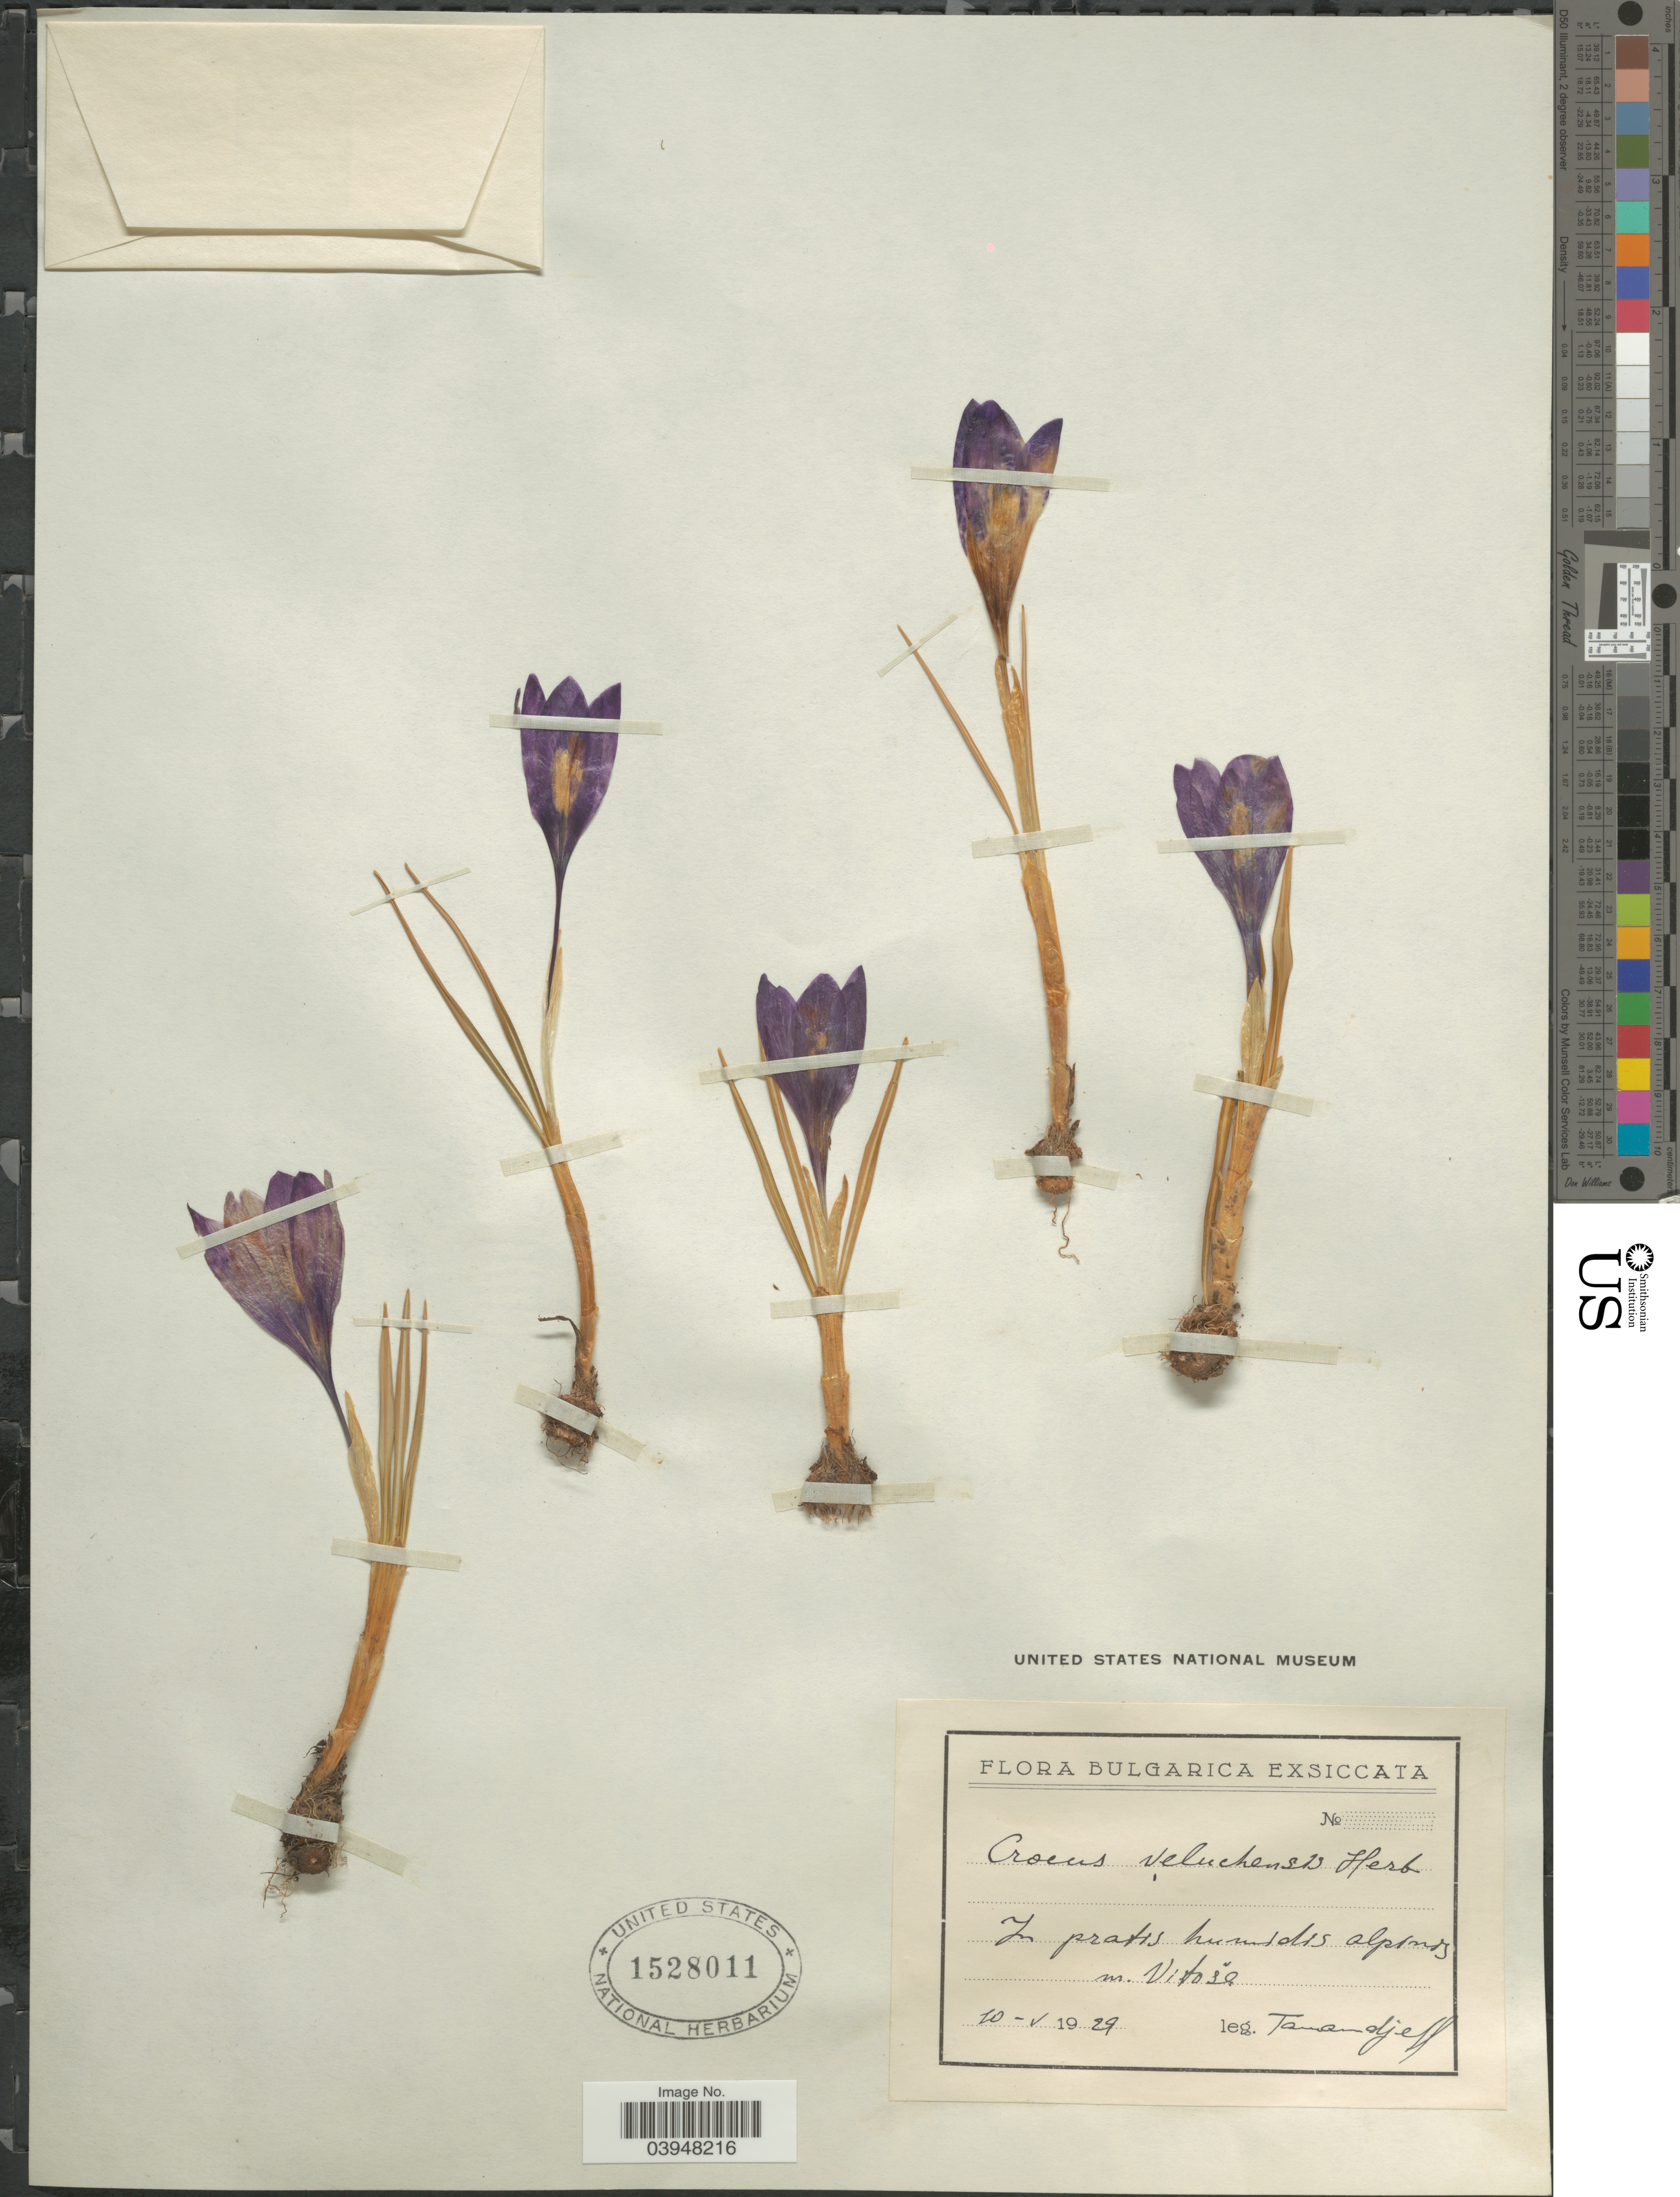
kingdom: Plantae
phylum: Tracheophyta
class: Liliopsida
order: Asparagales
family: Iridaceae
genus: Crocus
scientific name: Crocus veluchensis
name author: Herb.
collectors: -. Tamandjeff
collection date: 1924-05-10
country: Bulgaria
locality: Bulgarica. In pratis humidis alpinis m. Vitosa.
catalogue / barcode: US 1528011